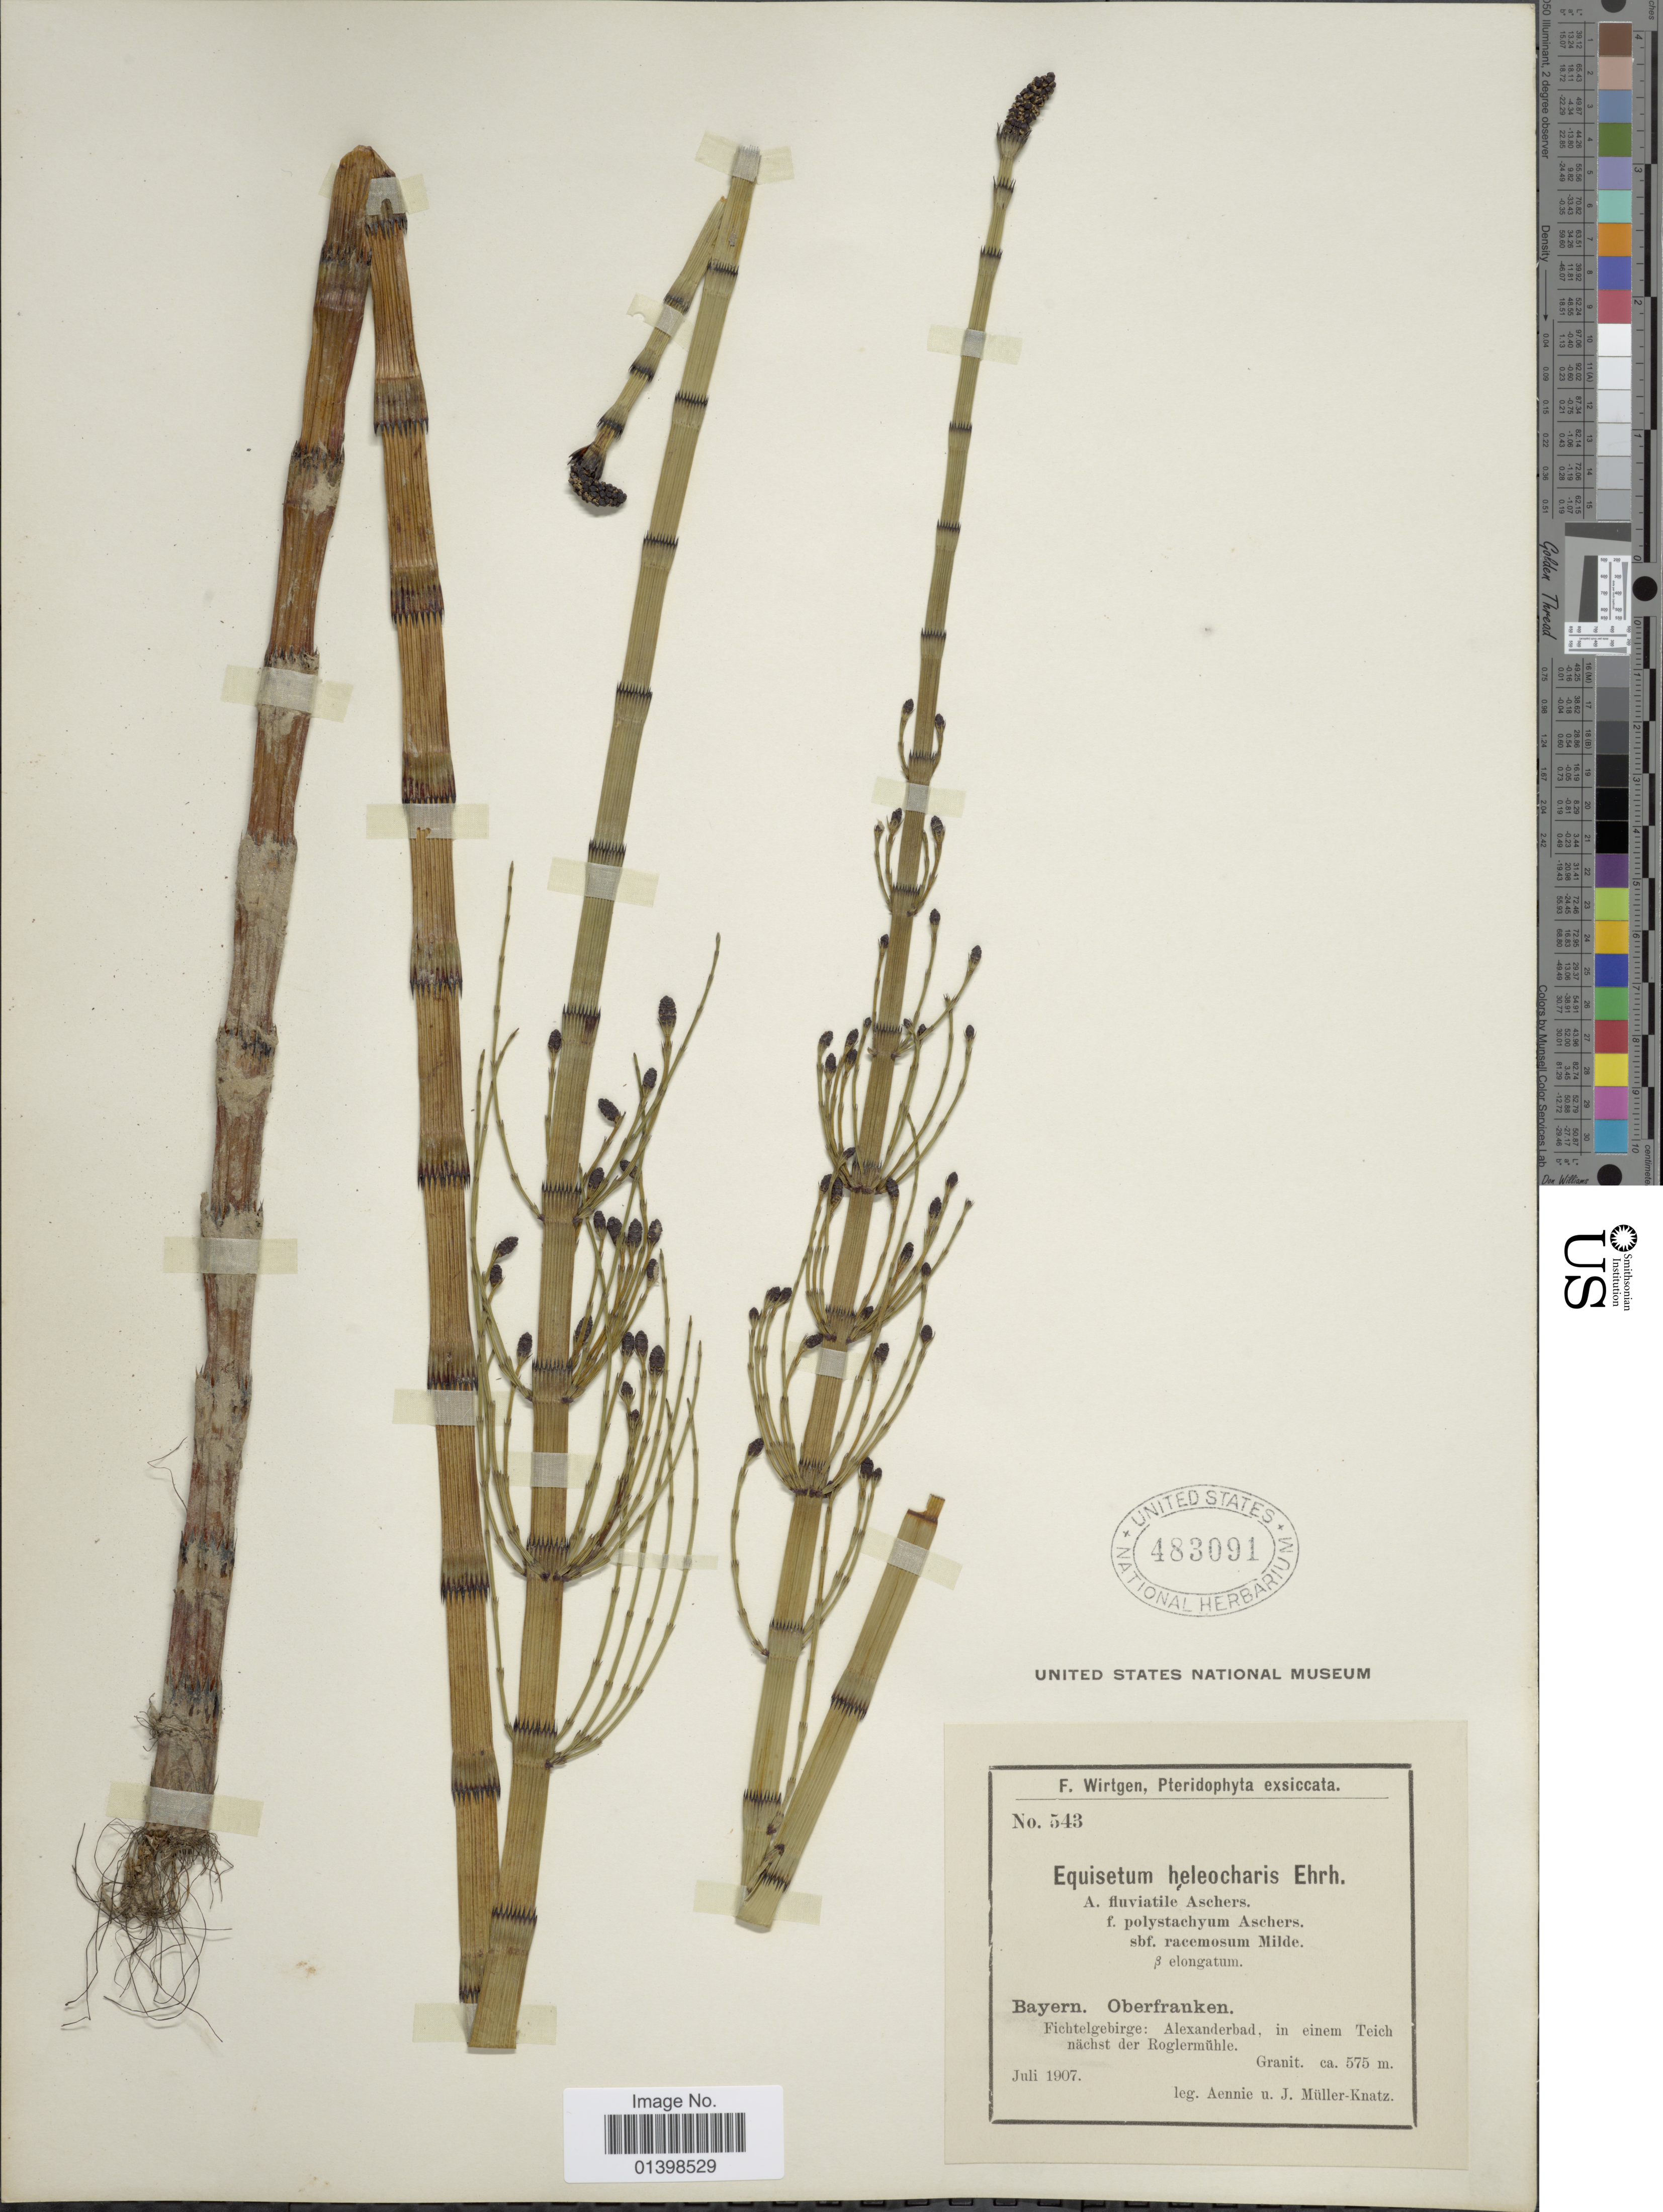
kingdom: Plantae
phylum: Tracheophyta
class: Polypodiopsida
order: Equisetales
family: Equisetaceae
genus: Equisetum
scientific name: Equisetum fluviatile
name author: L.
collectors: A. Müller-Knatz & J. Müller-Knatz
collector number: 543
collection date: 1907-07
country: Germany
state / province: Bayern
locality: Oberfranken. Fichtegebirge: Alexander bad, in einem Teich nächst der Roglermühle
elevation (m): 575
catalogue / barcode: US 483091